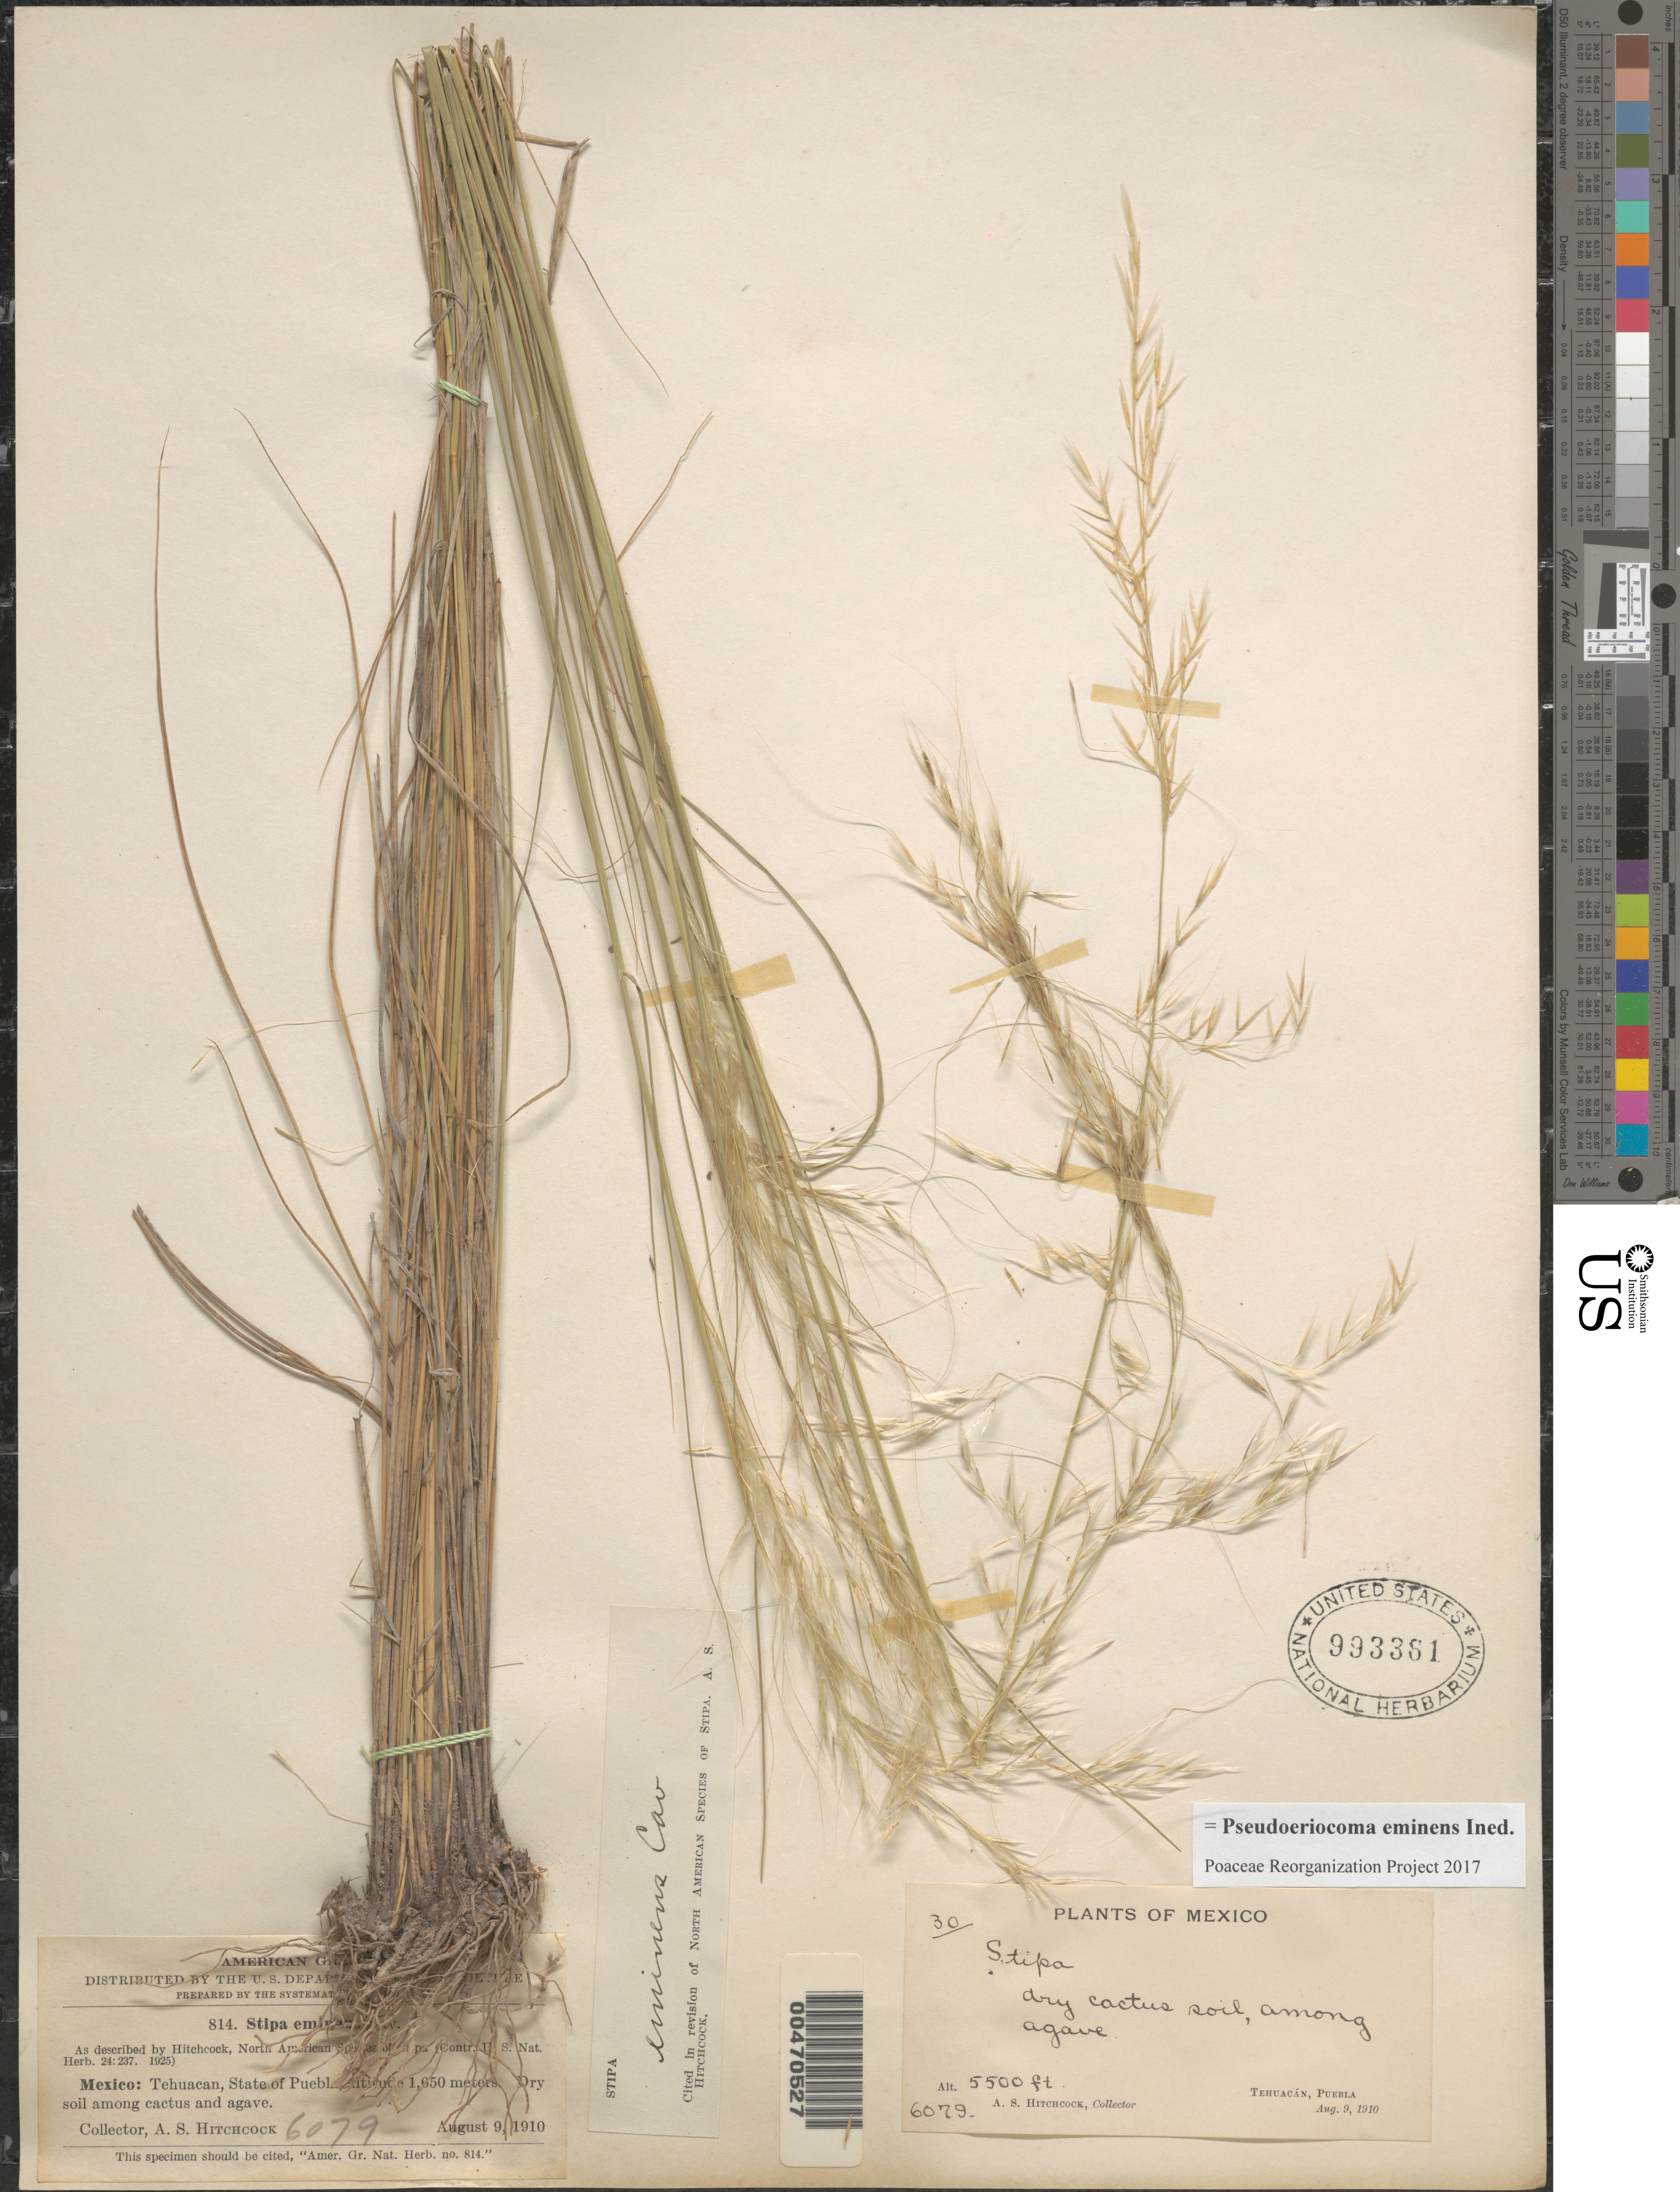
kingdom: Plantae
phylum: Tracheophyta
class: Liliopsida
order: Poales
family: Poaceae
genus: Pseudoeriocoma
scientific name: Pseudoeriocoma eminens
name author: (Cav.) Romasch.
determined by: Poaceae Reorganization Project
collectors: A. S. Hitchcock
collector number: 6079/30/814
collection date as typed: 9 Aug 1910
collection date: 1910-08-09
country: Mexico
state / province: Puebla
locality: Tehuacán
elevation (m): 1650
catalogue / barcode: US 993361